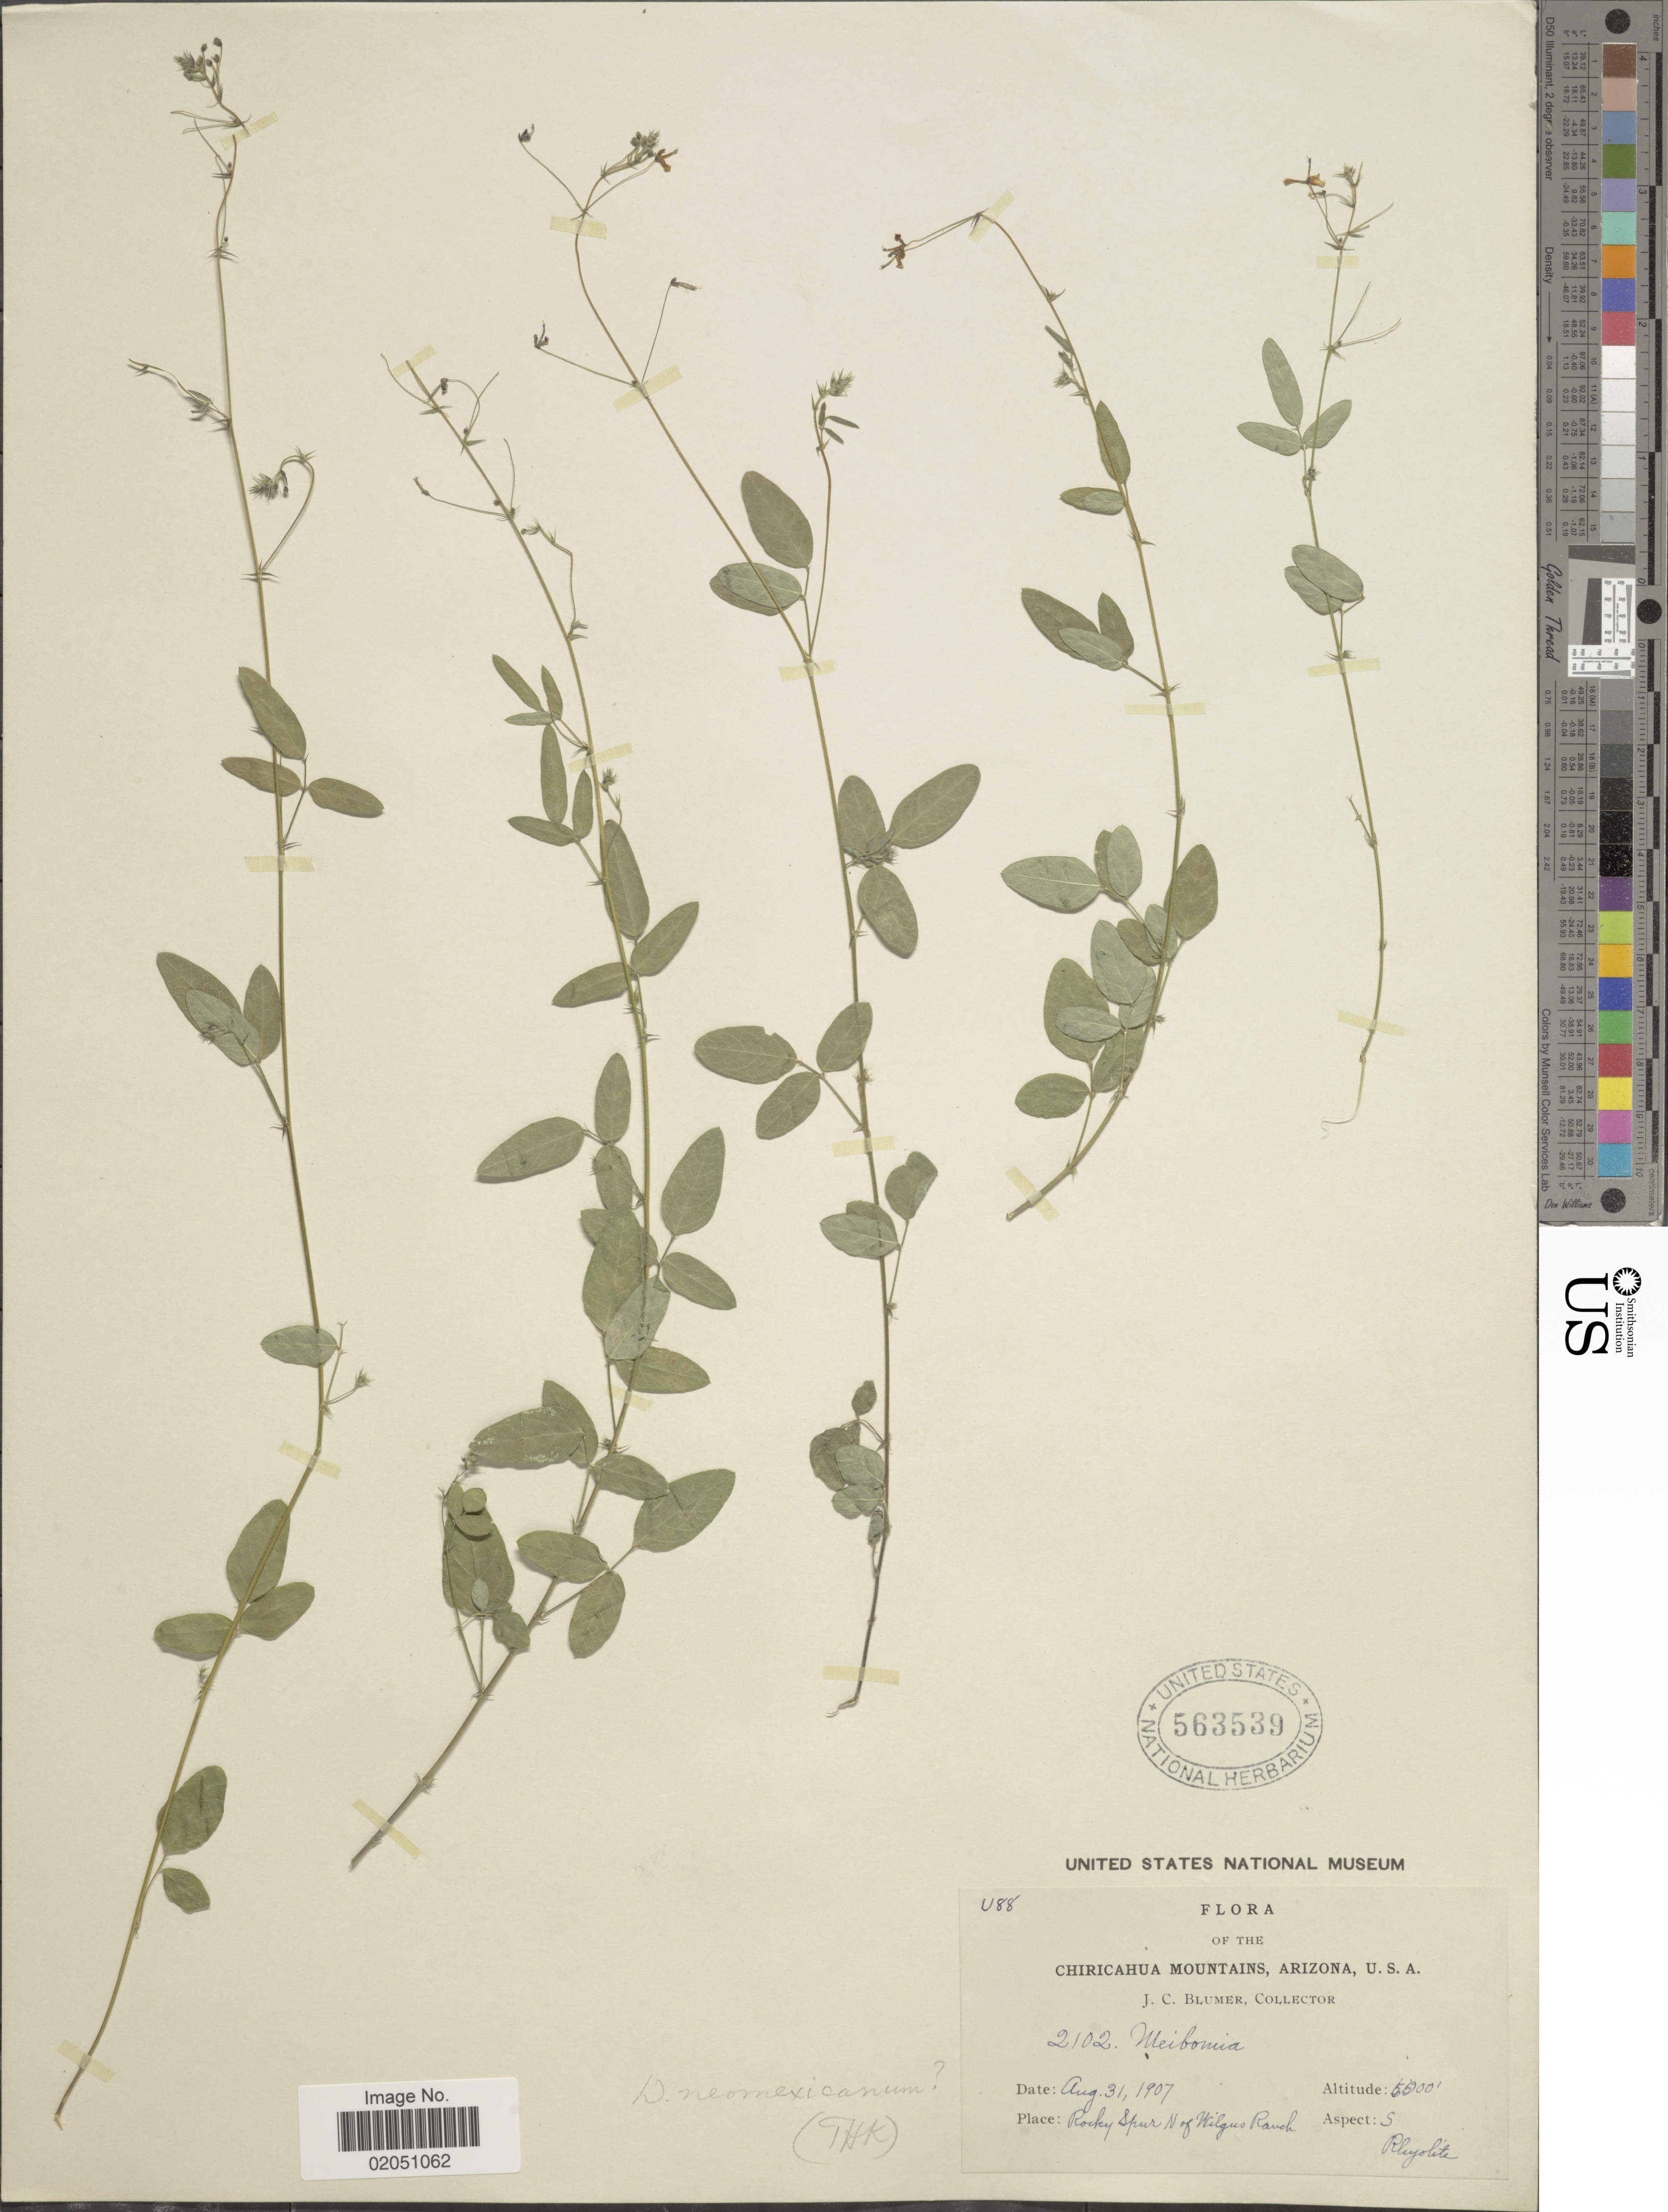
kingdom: Plantae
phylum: Tracheophyta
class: Magnoliopsida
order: Fabales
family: Fabaceae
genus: Desmodium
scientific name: Desmodium neomexicanum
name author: A. Gray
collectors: J. C. Blumer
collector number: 2102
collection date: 1907-08-31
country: United States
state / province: Arizona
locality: Chiricahua Mountains, Rocky Spur N of Wilgus Ranch, Aspect S. Rhyolite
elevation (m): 1524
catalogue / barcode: US 563539